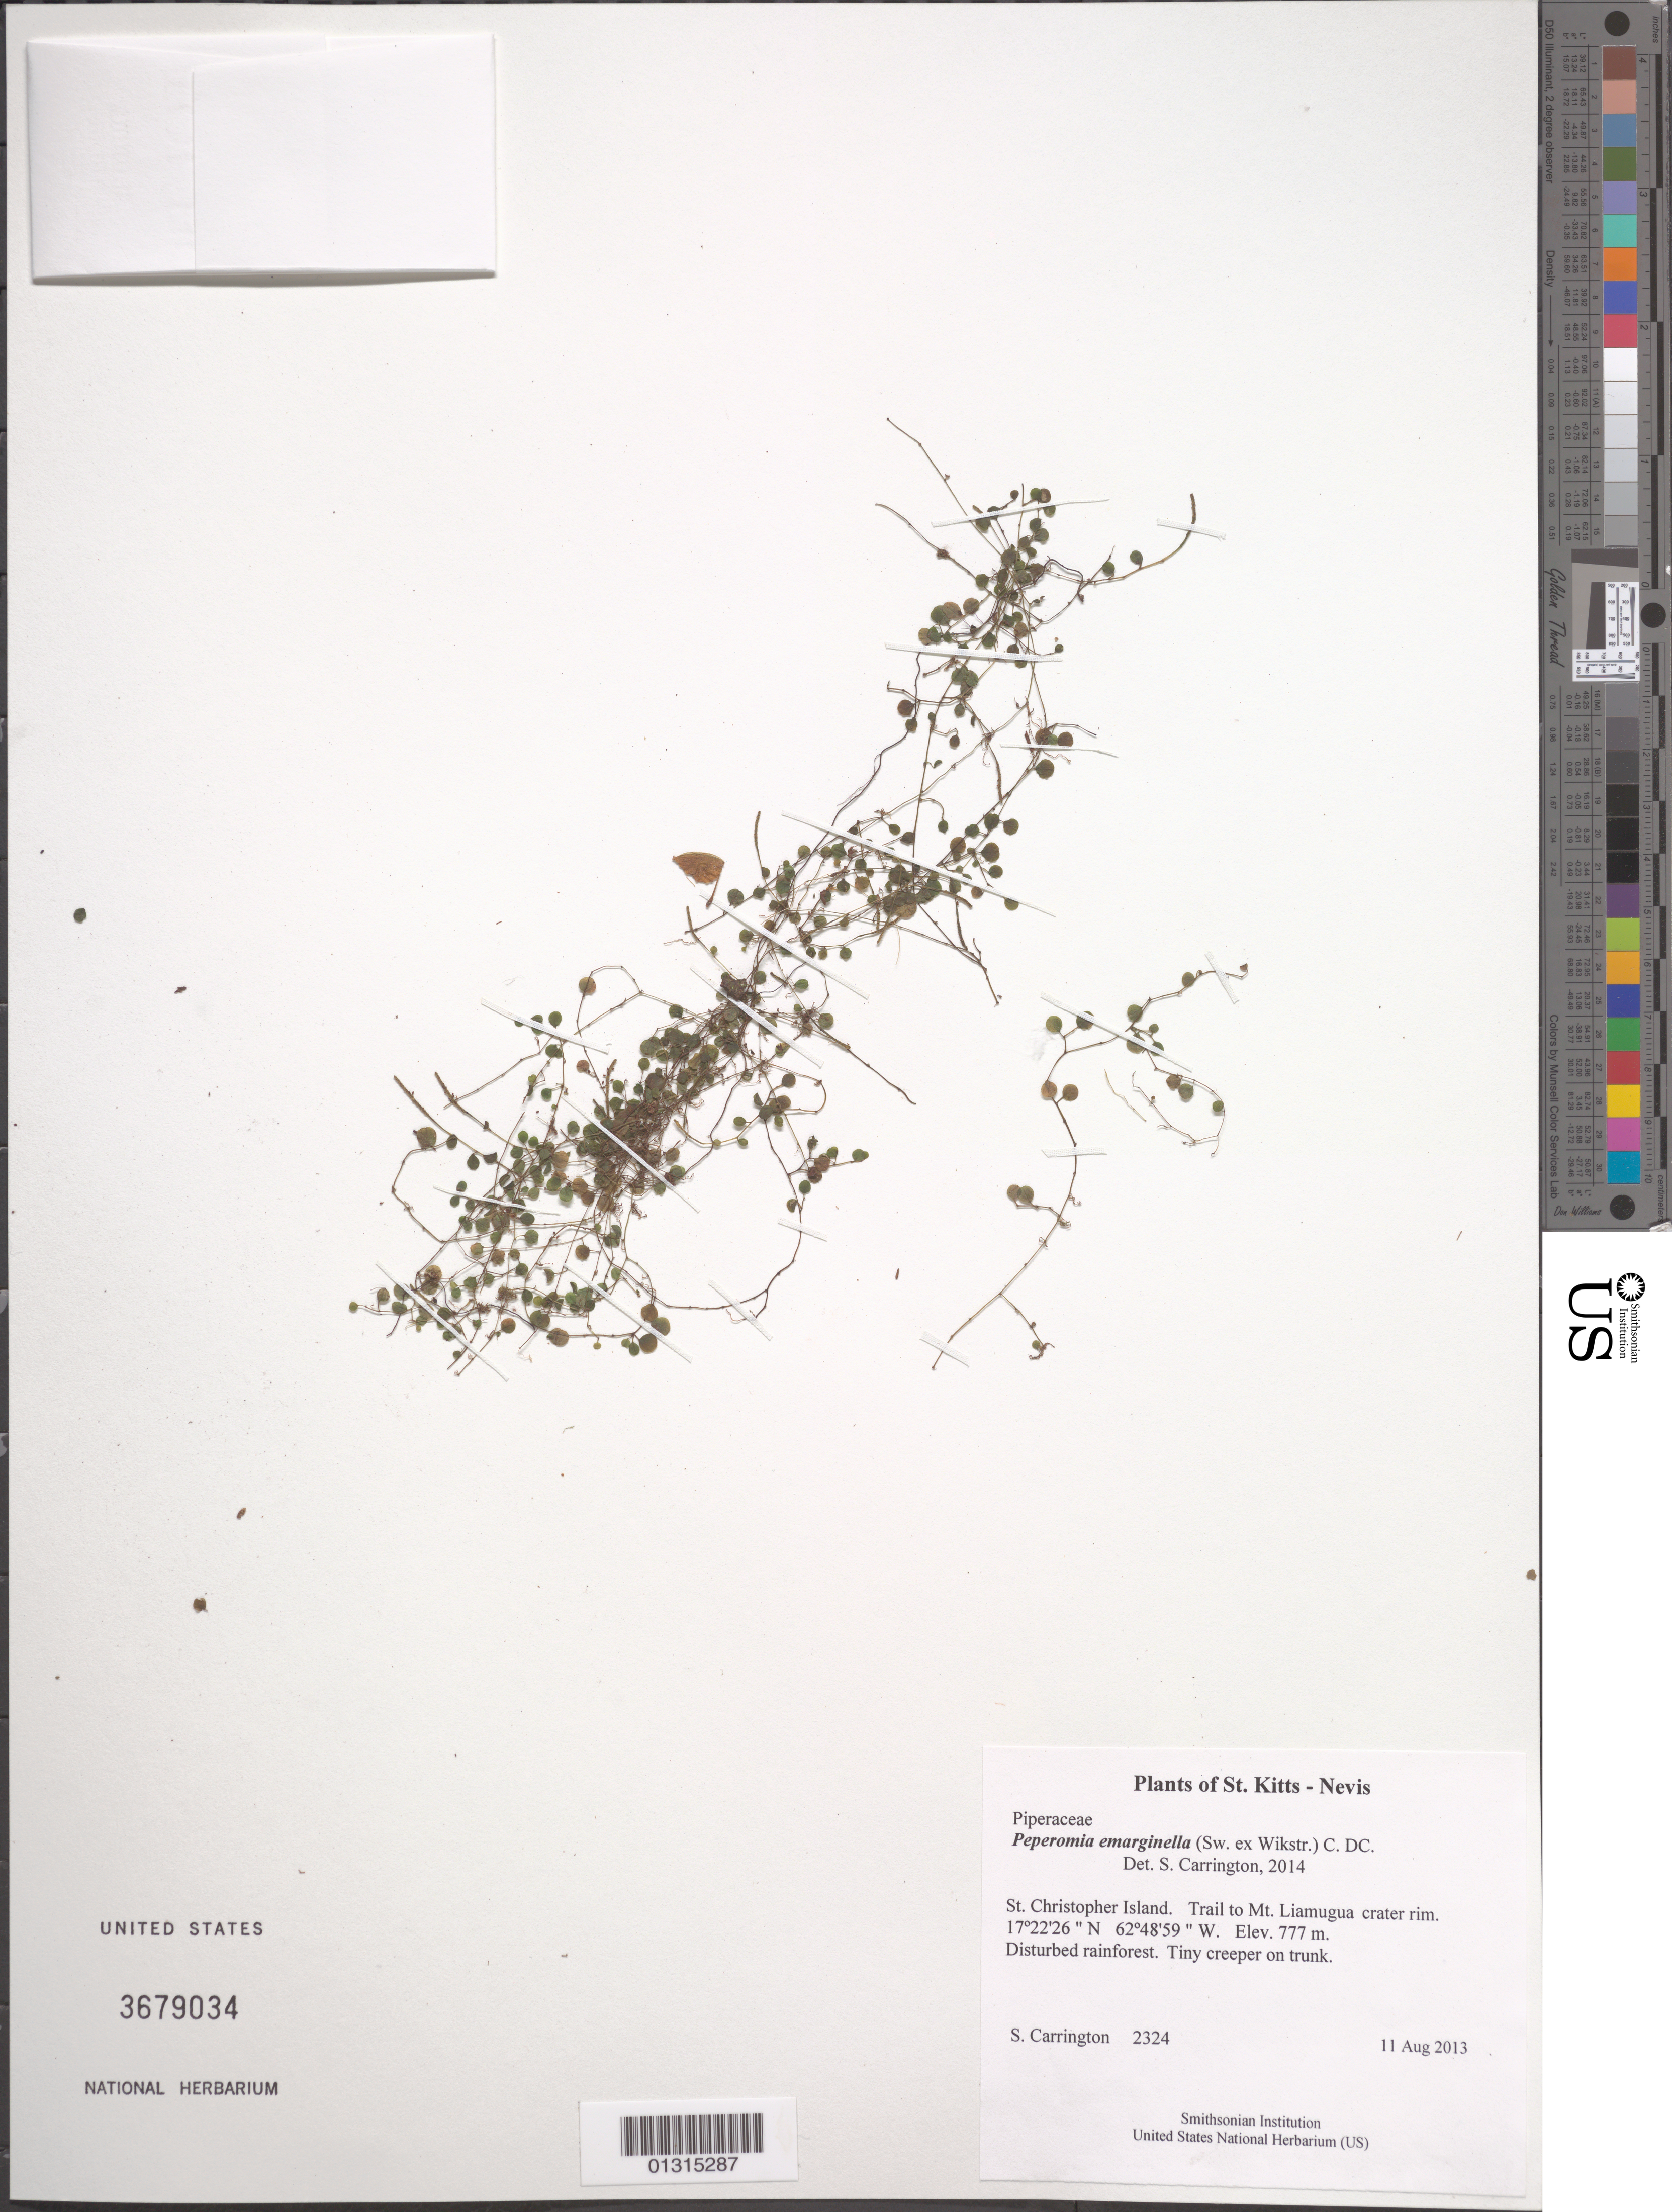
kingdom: Plantae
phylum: Tracheophyta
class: Magnoliopsida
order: Piperales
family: Piperaceae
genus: Peperomia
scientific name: Peperomia emarginella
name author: (Sw. ex Wikstr.) C. DC.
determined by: Carrington, C. M. S.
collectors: C. M. S. Carrington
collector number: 2324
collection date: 2013-08-11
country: St. Christopher-Nevis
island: St. Christopher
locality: Trail to Mt. Liamugua crater rim.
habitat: Disturbed rainforest.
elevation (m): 777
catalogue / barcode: US 3679034